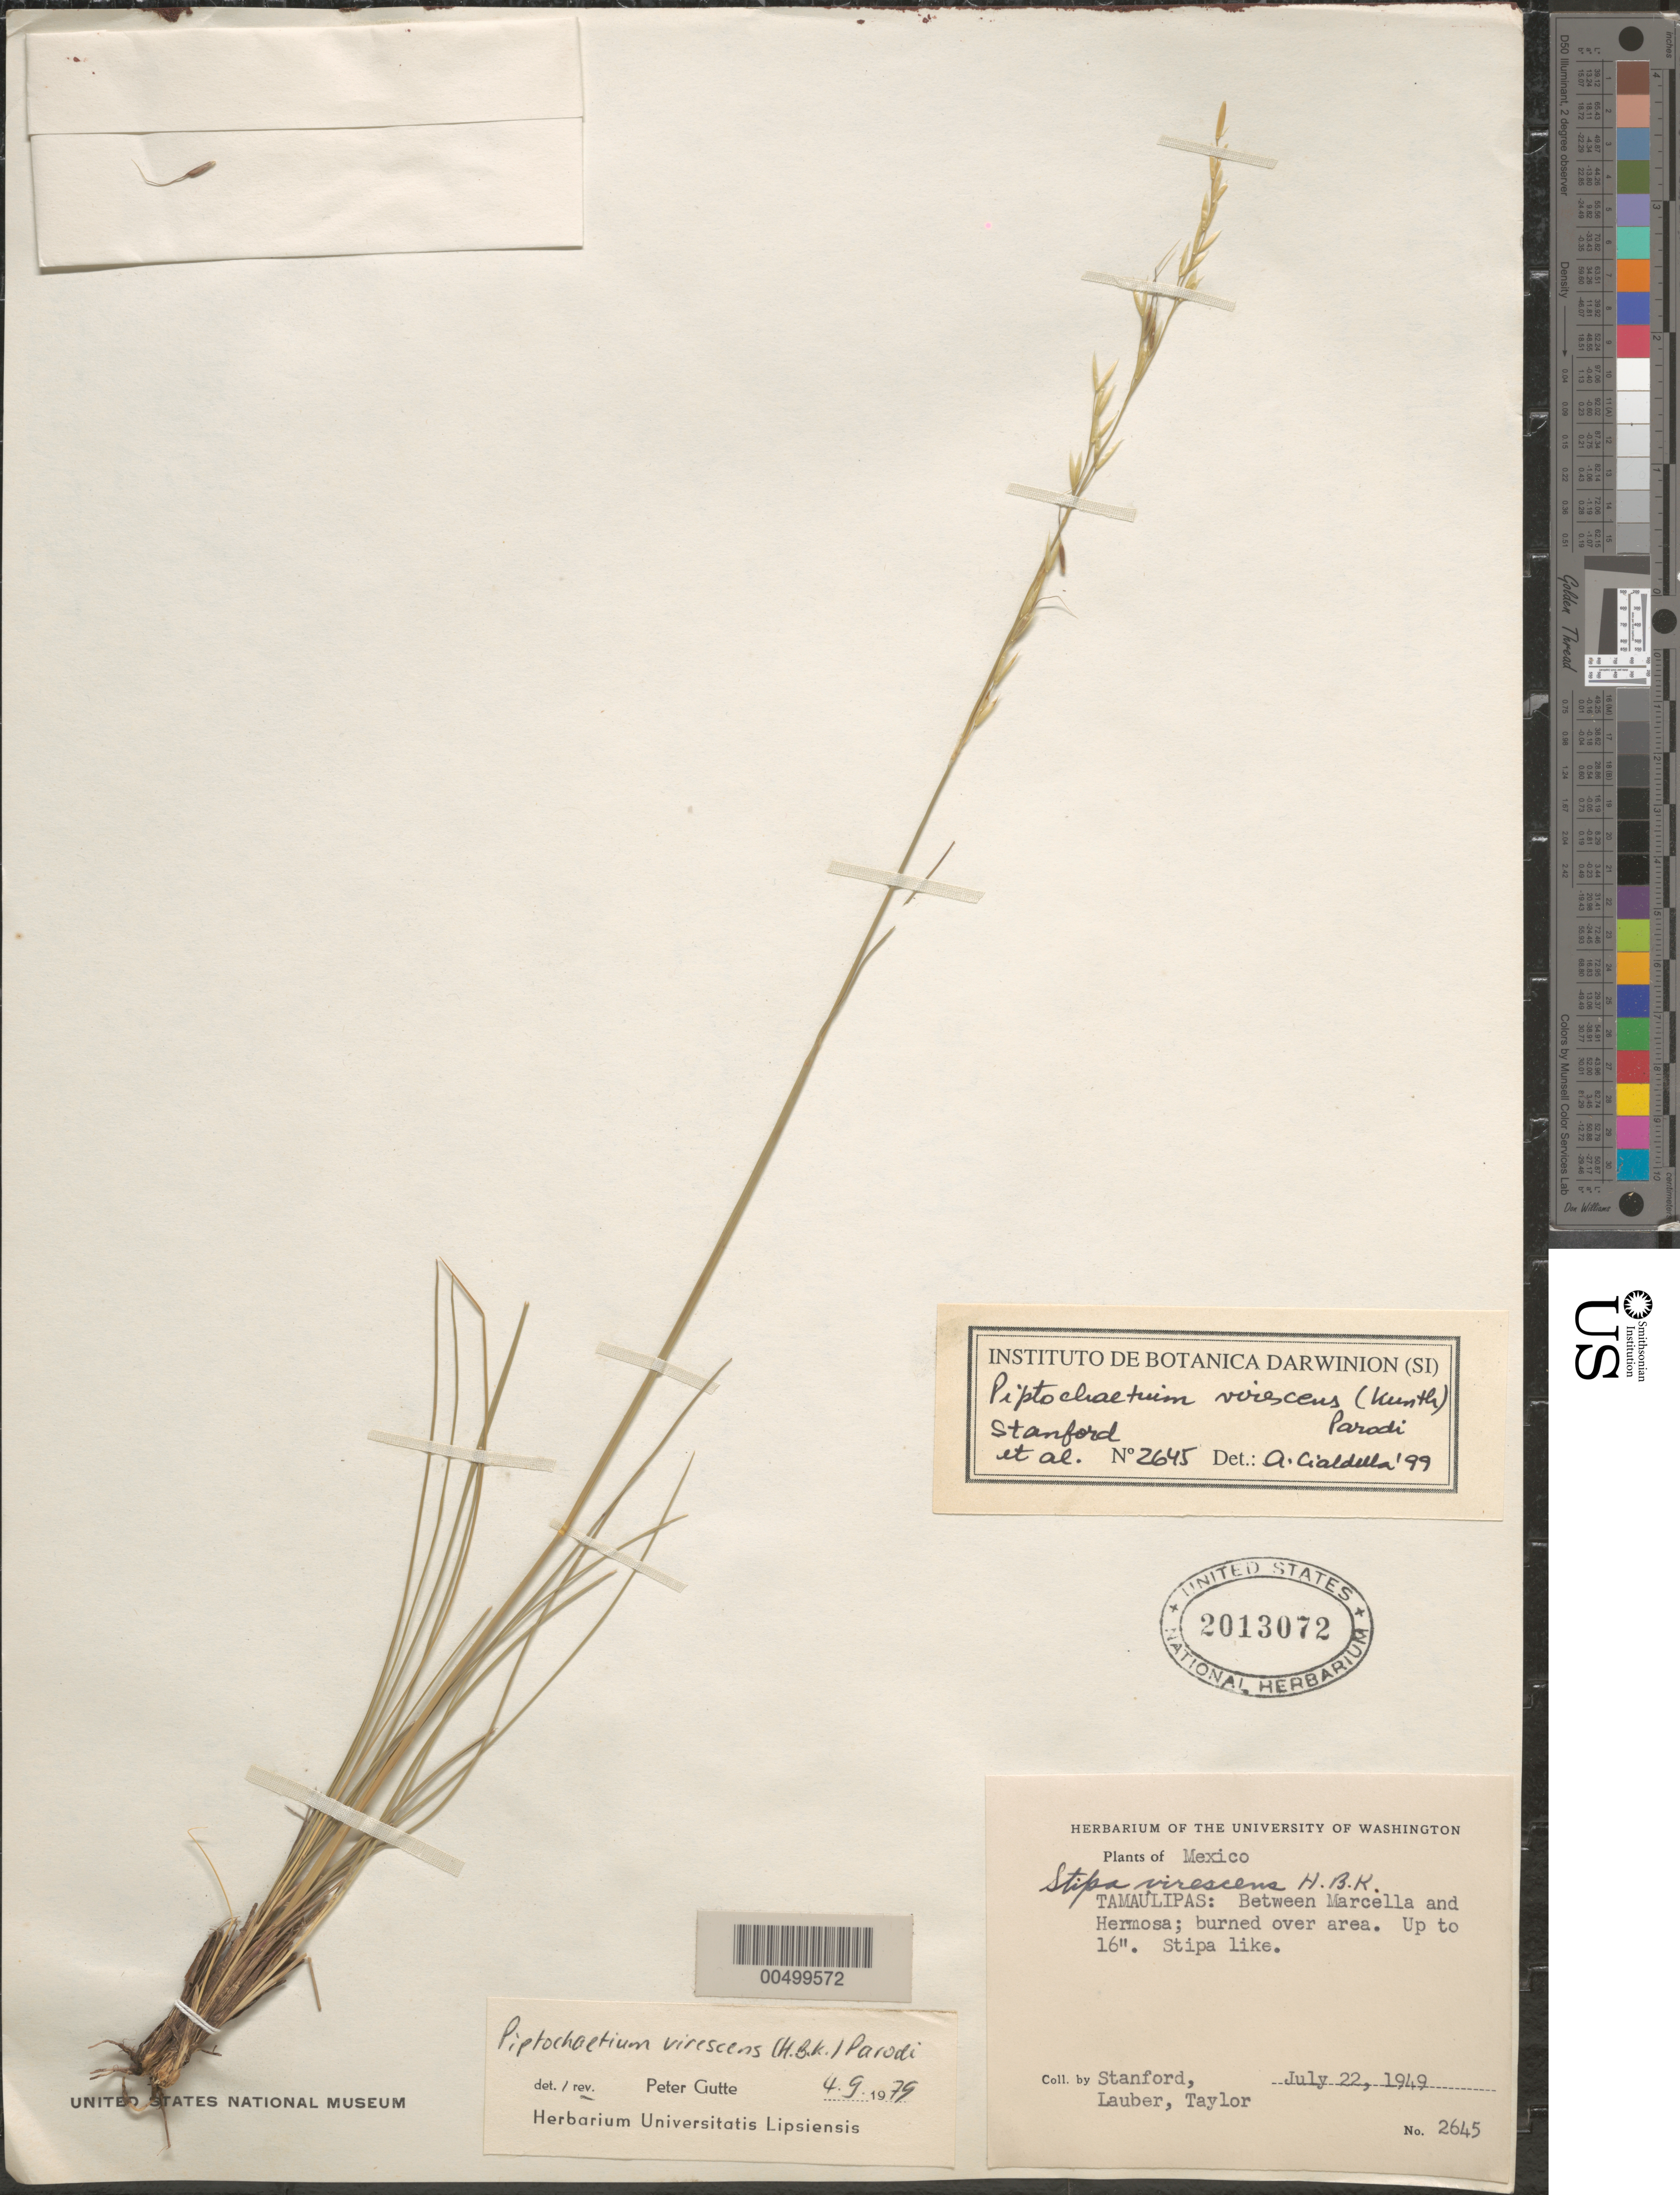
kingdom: Plantae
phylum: Tracheophyta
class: Liliopsida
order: Poales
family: Poaceae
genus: Piptochaetium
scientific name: Piptochaetium virescens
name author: (Kunth) Parodi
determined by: Gutte, P.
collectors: -. Stanford, -. Lauber & -- Taylor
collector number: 2645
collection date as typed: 22 Jul 1949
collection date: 1949-07-22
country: Mexico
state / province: Tamaulipas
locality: Between Marcella & Hermosa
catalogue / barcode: US 2013072